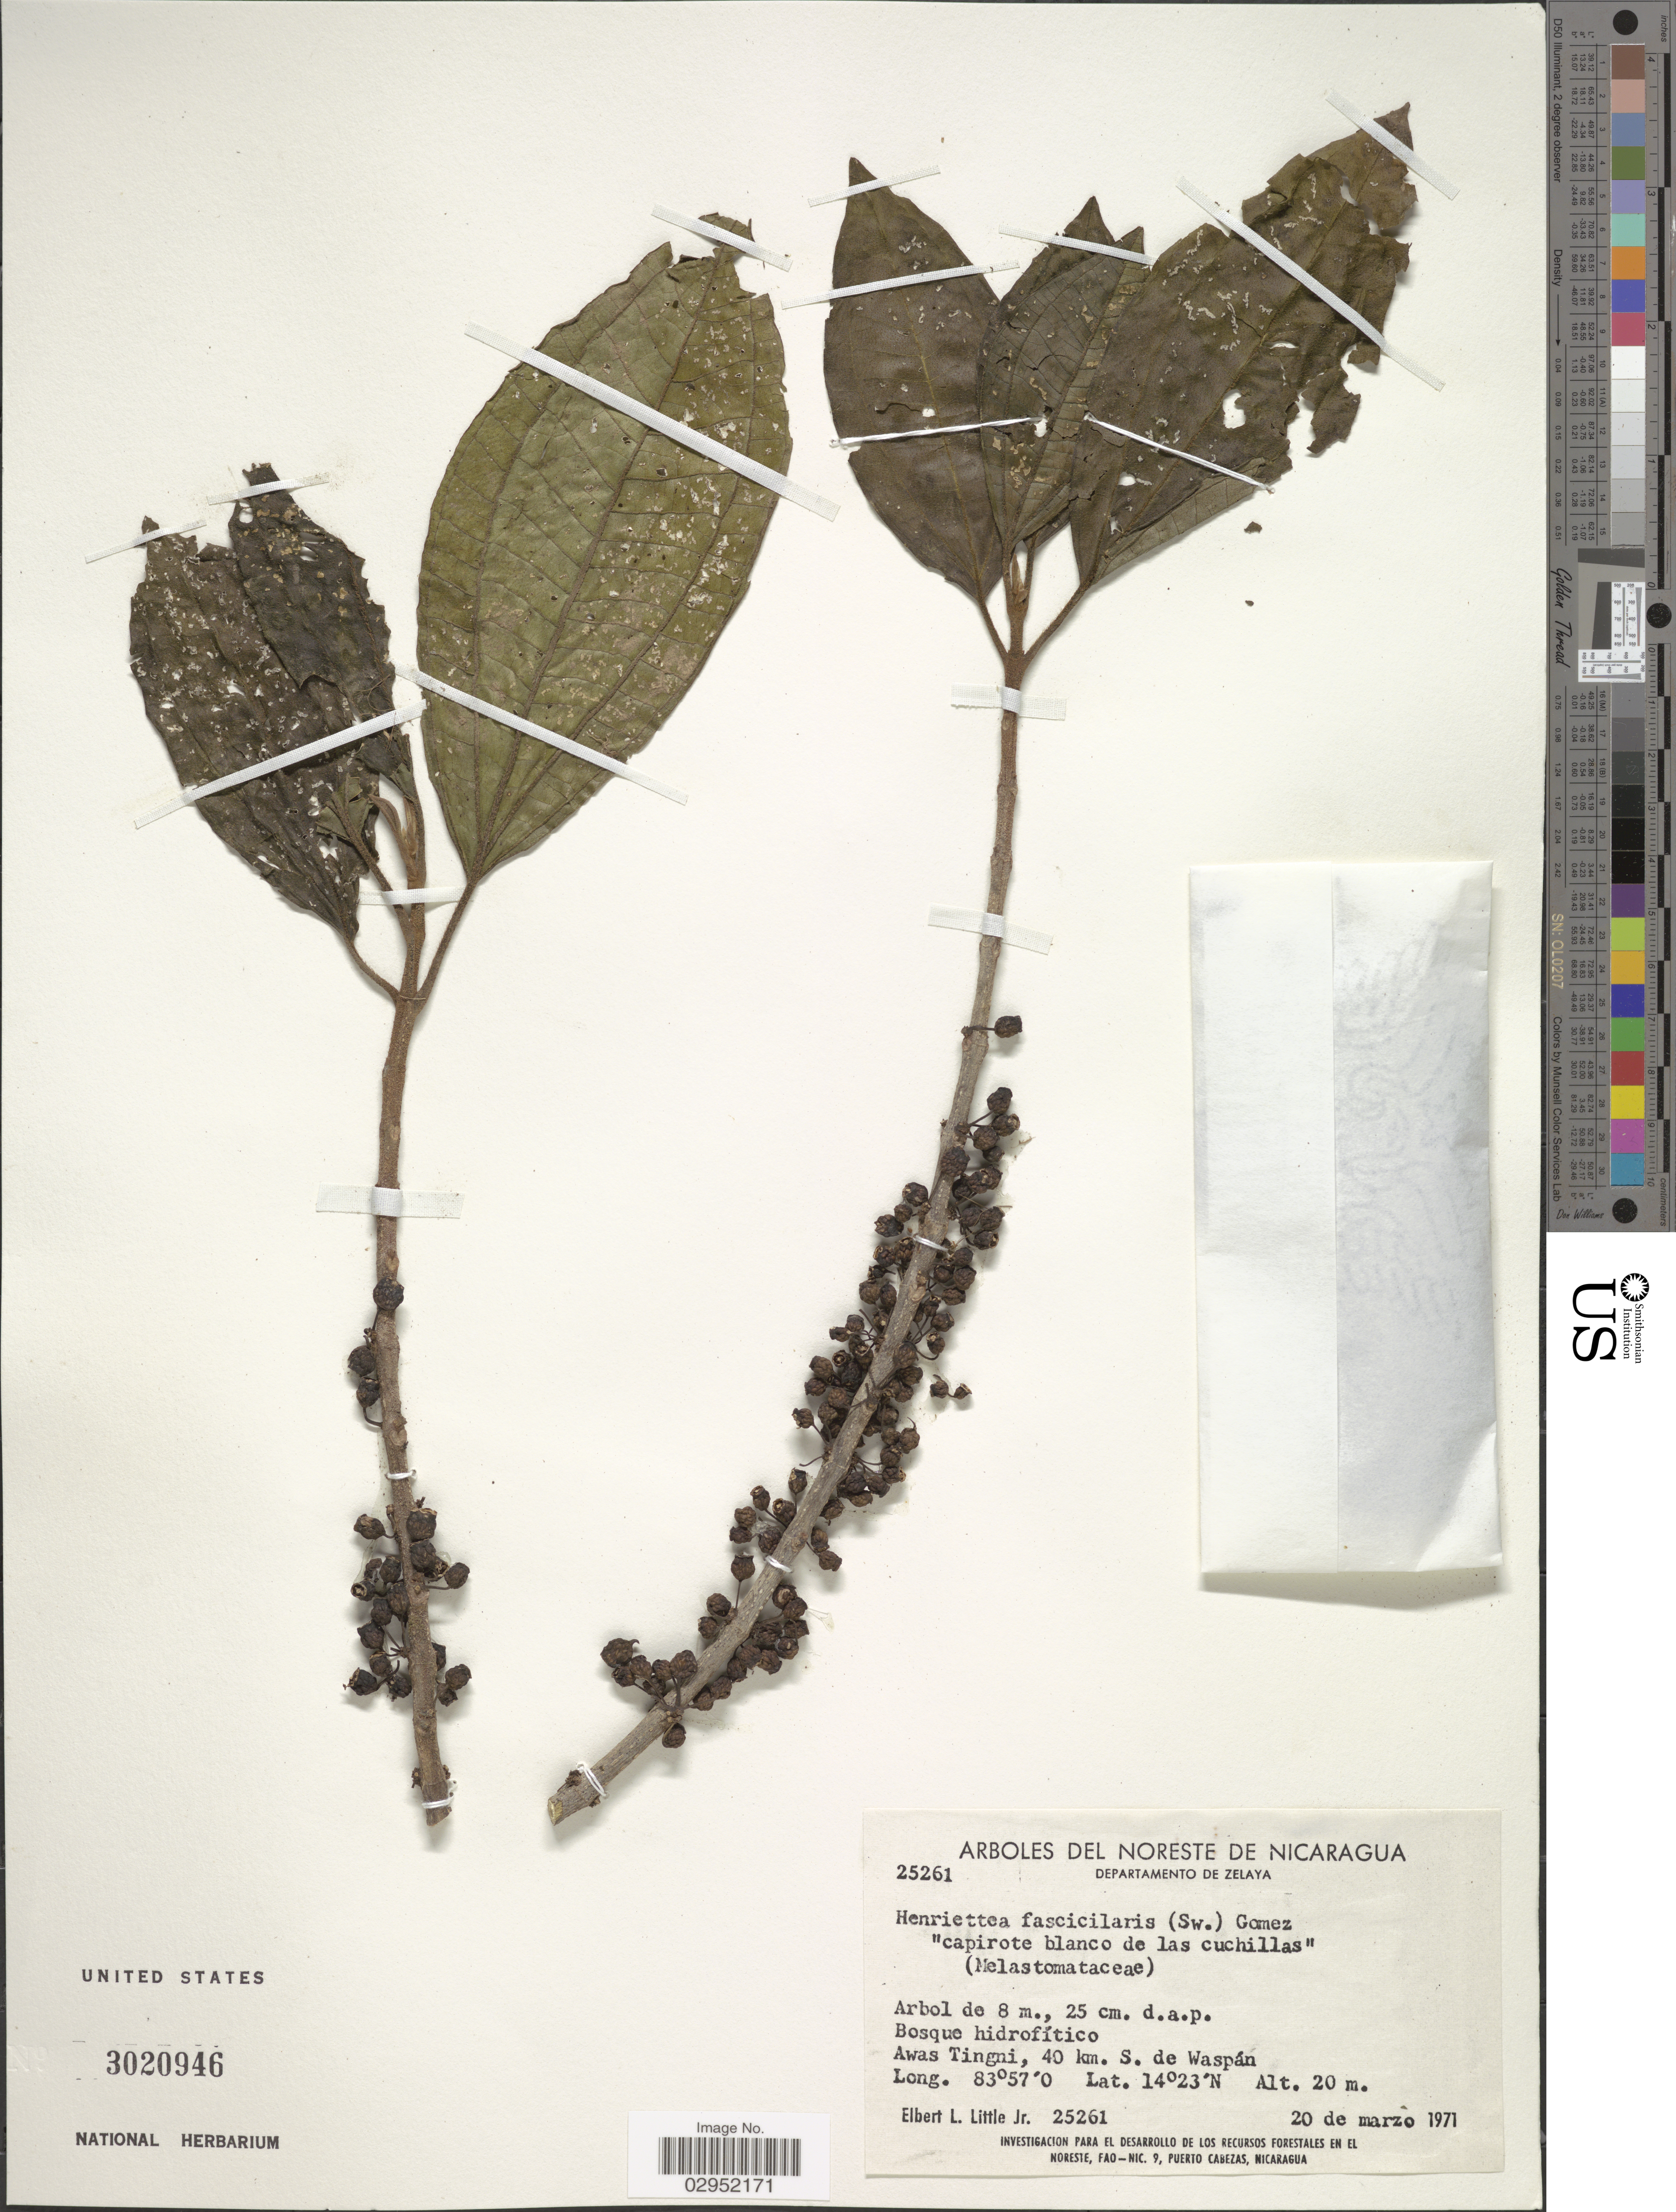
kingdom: Plantae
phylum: Tracheophyta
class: Magnoliopsida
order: Myrtales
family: Melastomataceae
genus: Henriettea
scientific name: Henriettea fascicularis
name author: (Sw.) M. Gómez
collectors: E. L. Little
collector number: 25261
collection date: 1971-03-20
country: Nicaragua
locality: Noreste de Nicaragua. Departamento de Zelaya. Alwas Tingni, 40 km. S. de Waspán.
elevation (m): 20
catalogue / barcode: US 3020946